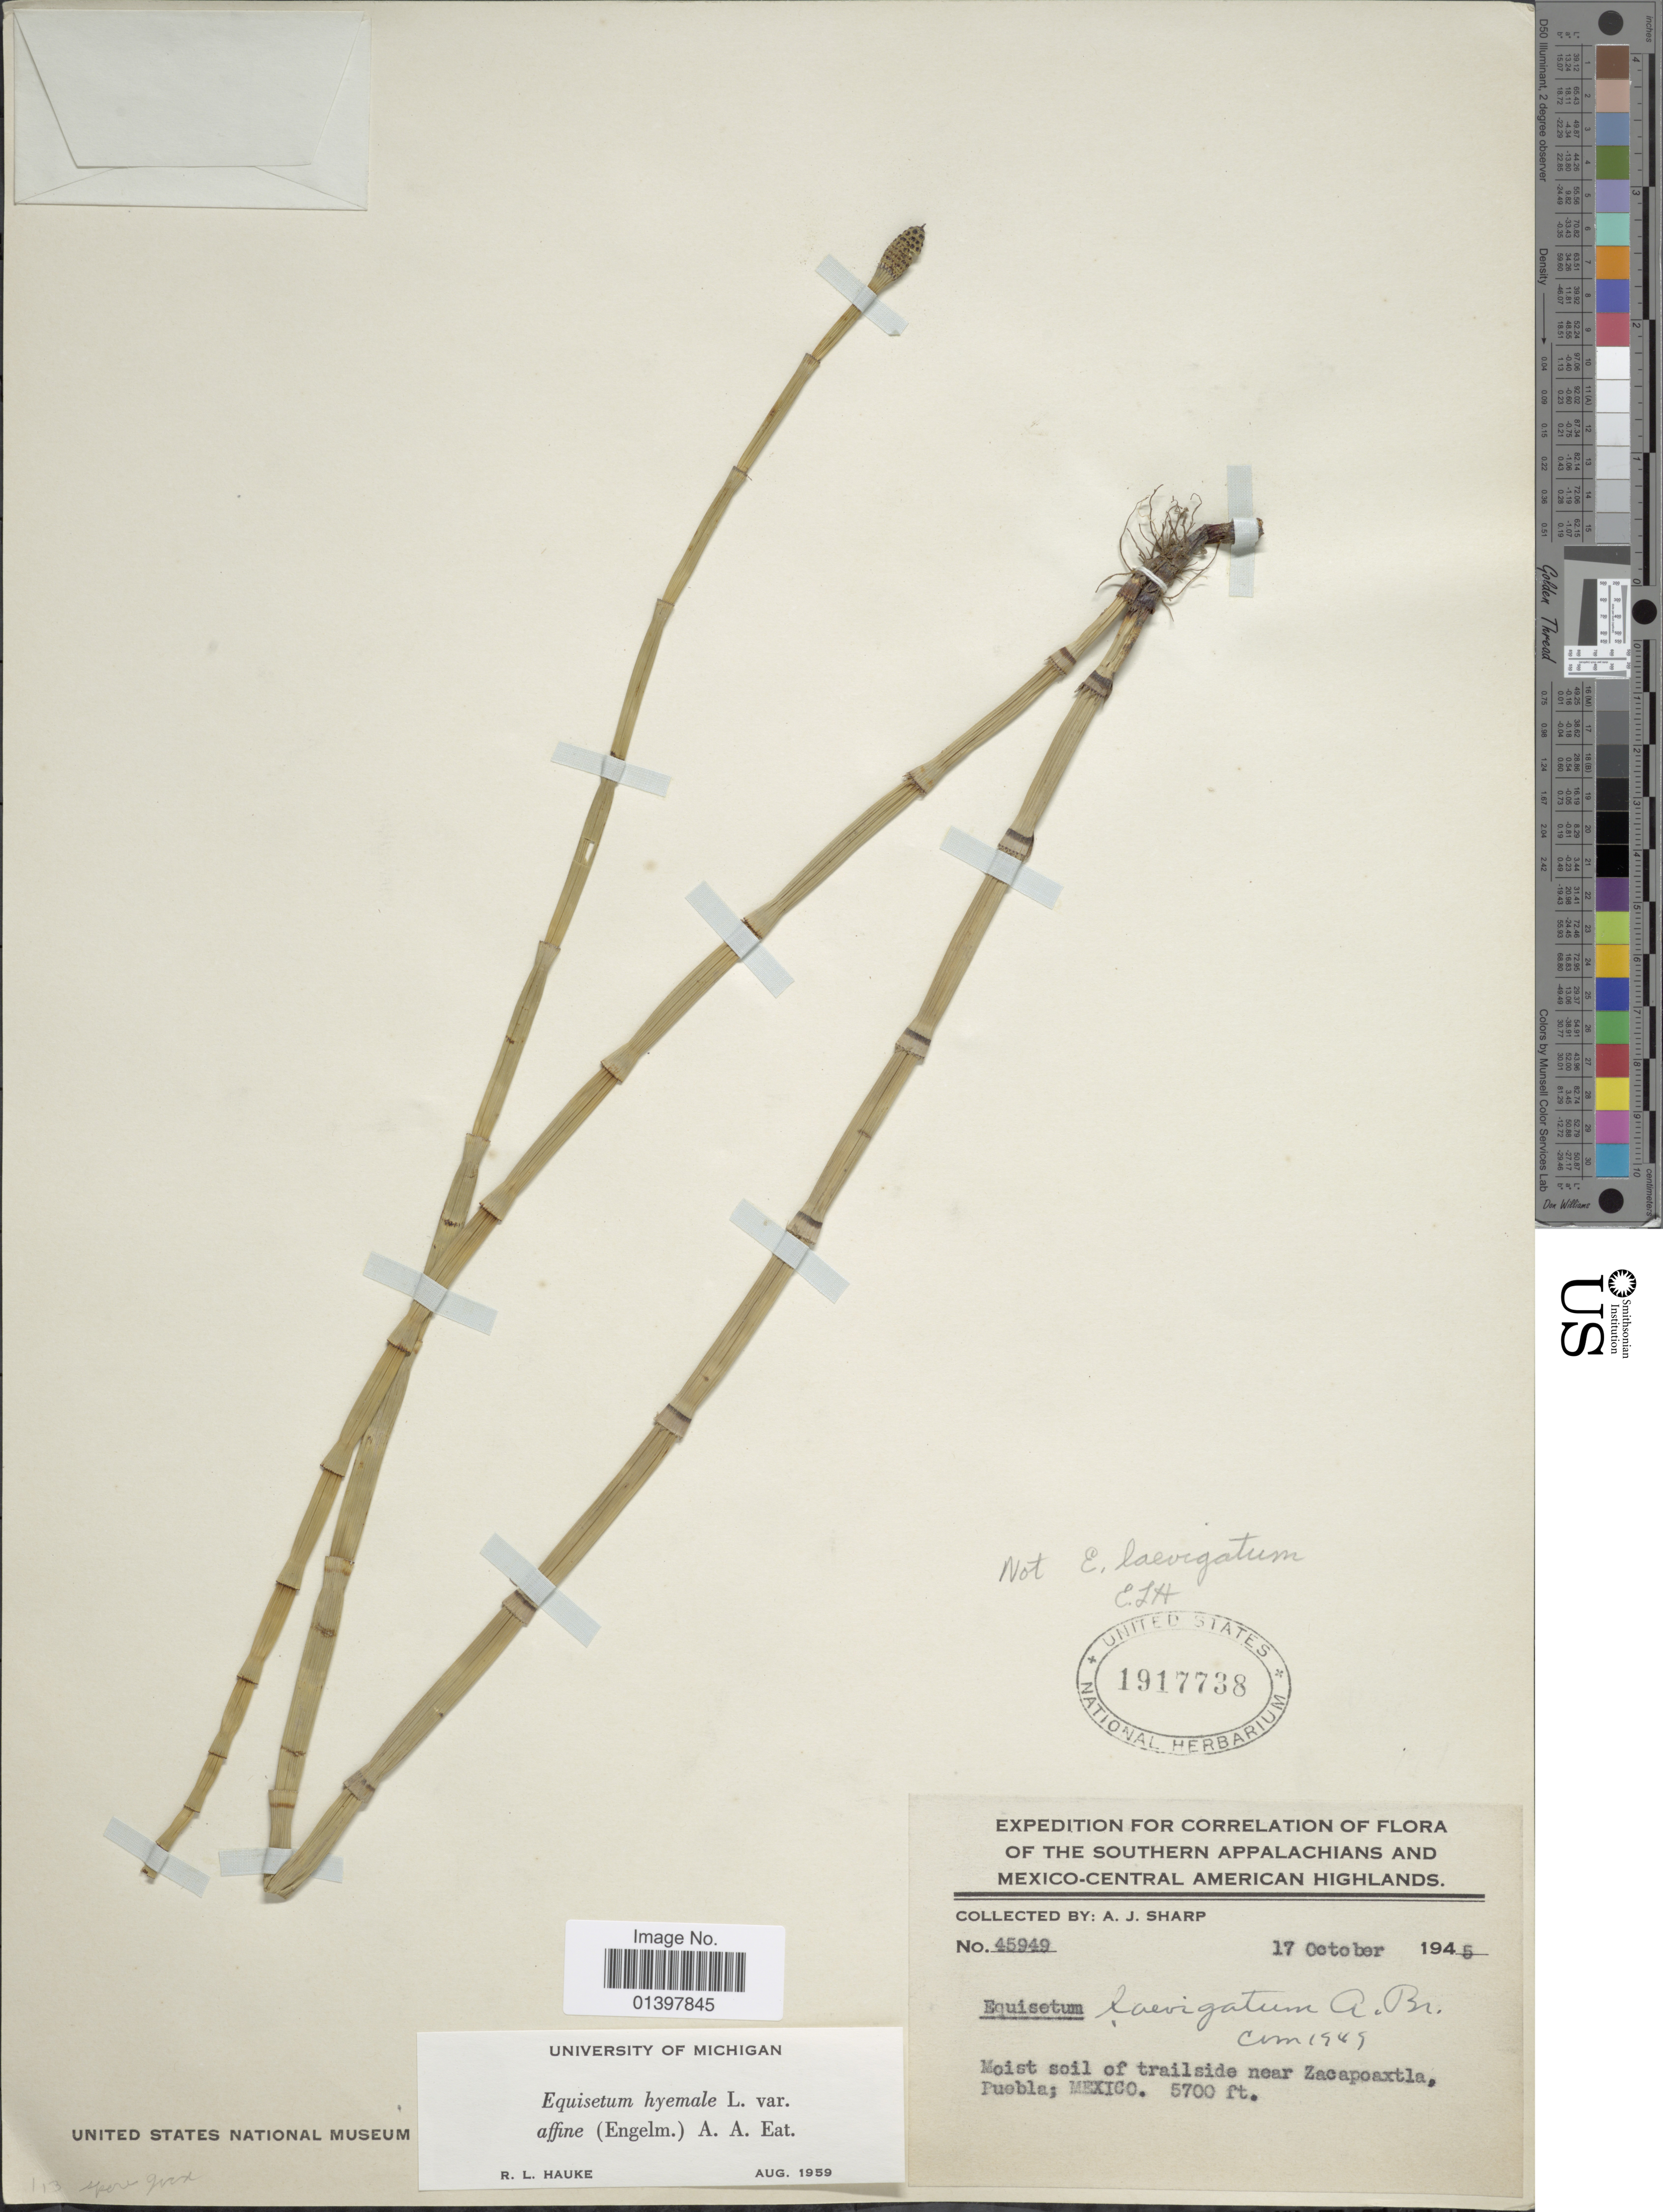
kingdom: Plantae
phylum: Tracheophyta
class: Polypodiopsida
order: Equisetales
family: Equisetaceae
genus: Equisetum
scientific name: Equisetum hyemale var. affine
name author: (Engelm.) A.A. Eaton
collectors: A. J. Sharp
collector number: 45949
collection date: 1945-10-17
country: Mexico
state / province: Puebla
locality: Southern appalachians and Mexico-central American highlands, Moist soil of trailside near Zacapoaxtla Puebla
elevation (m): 1737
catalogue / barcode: US 1917738